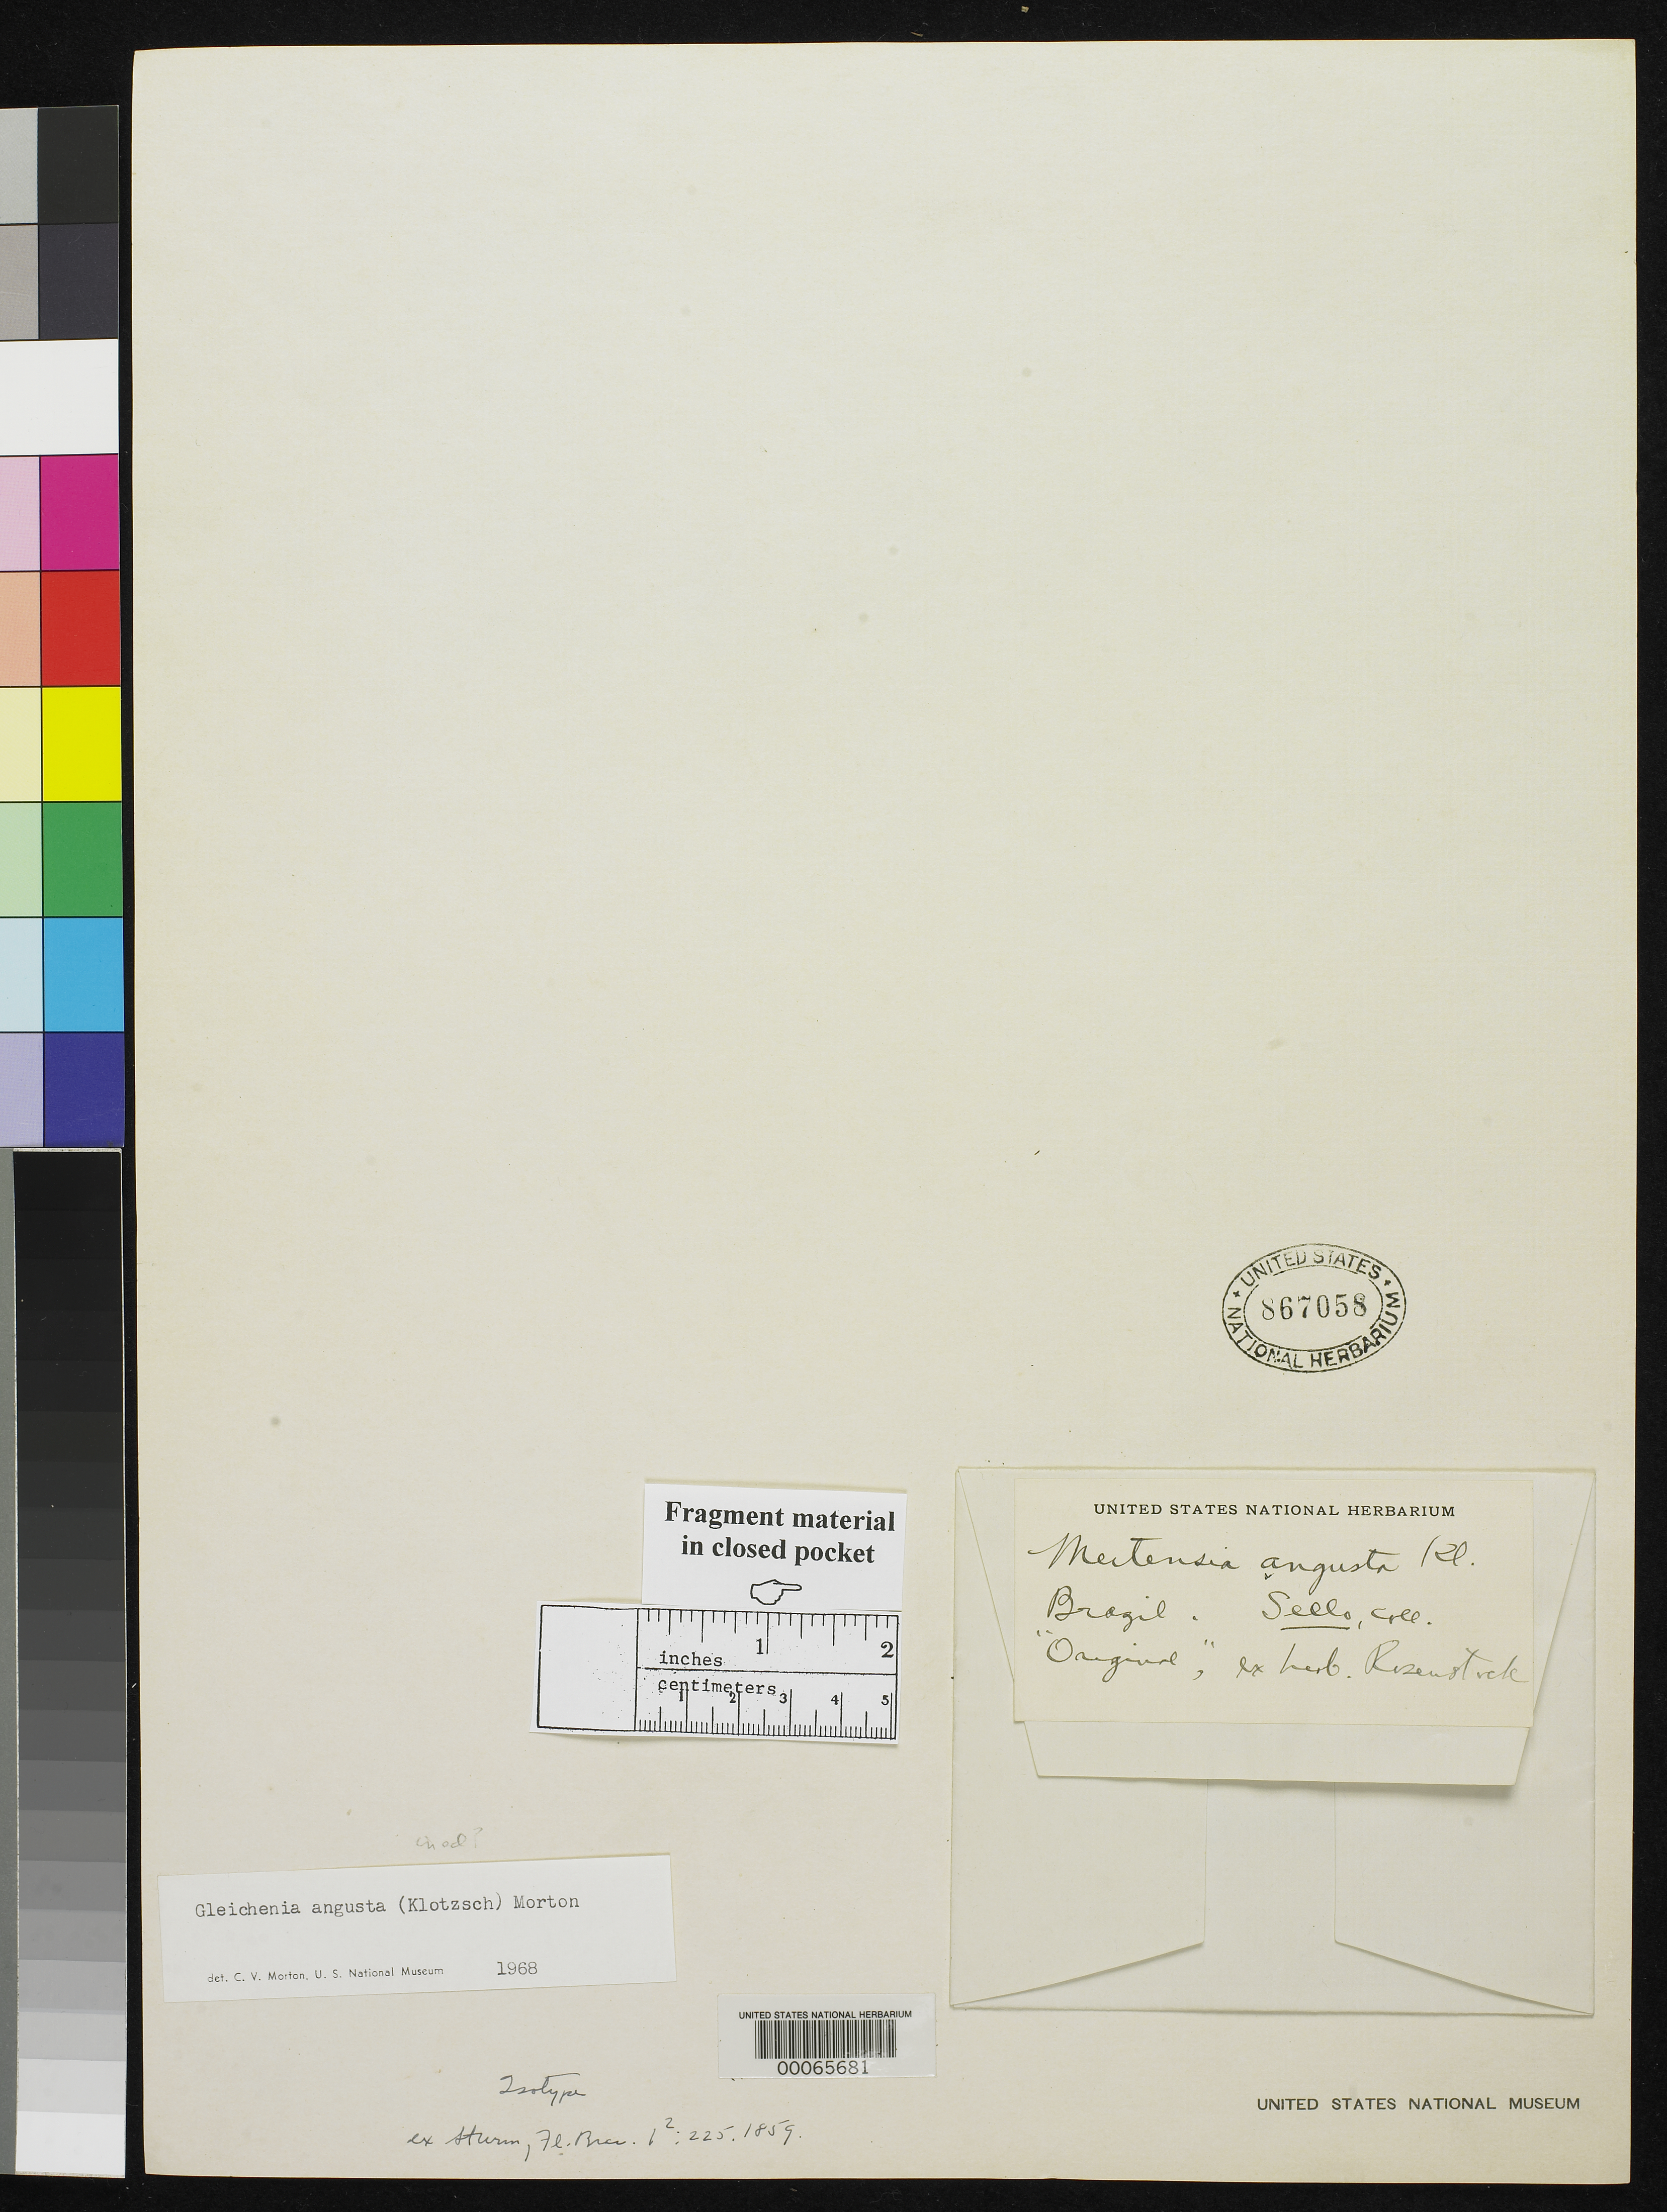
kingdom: Plantae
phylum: Tracheophyta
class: Polypodiopsida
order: Gleicheniales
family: Gleicheniaceae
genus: Mertensia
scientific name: Mertensia angusta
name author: Klotzsch ex J.W. Sturm in Mart.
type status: Type Collection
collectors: F. Sellow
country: Brazil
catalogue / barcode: US 867058